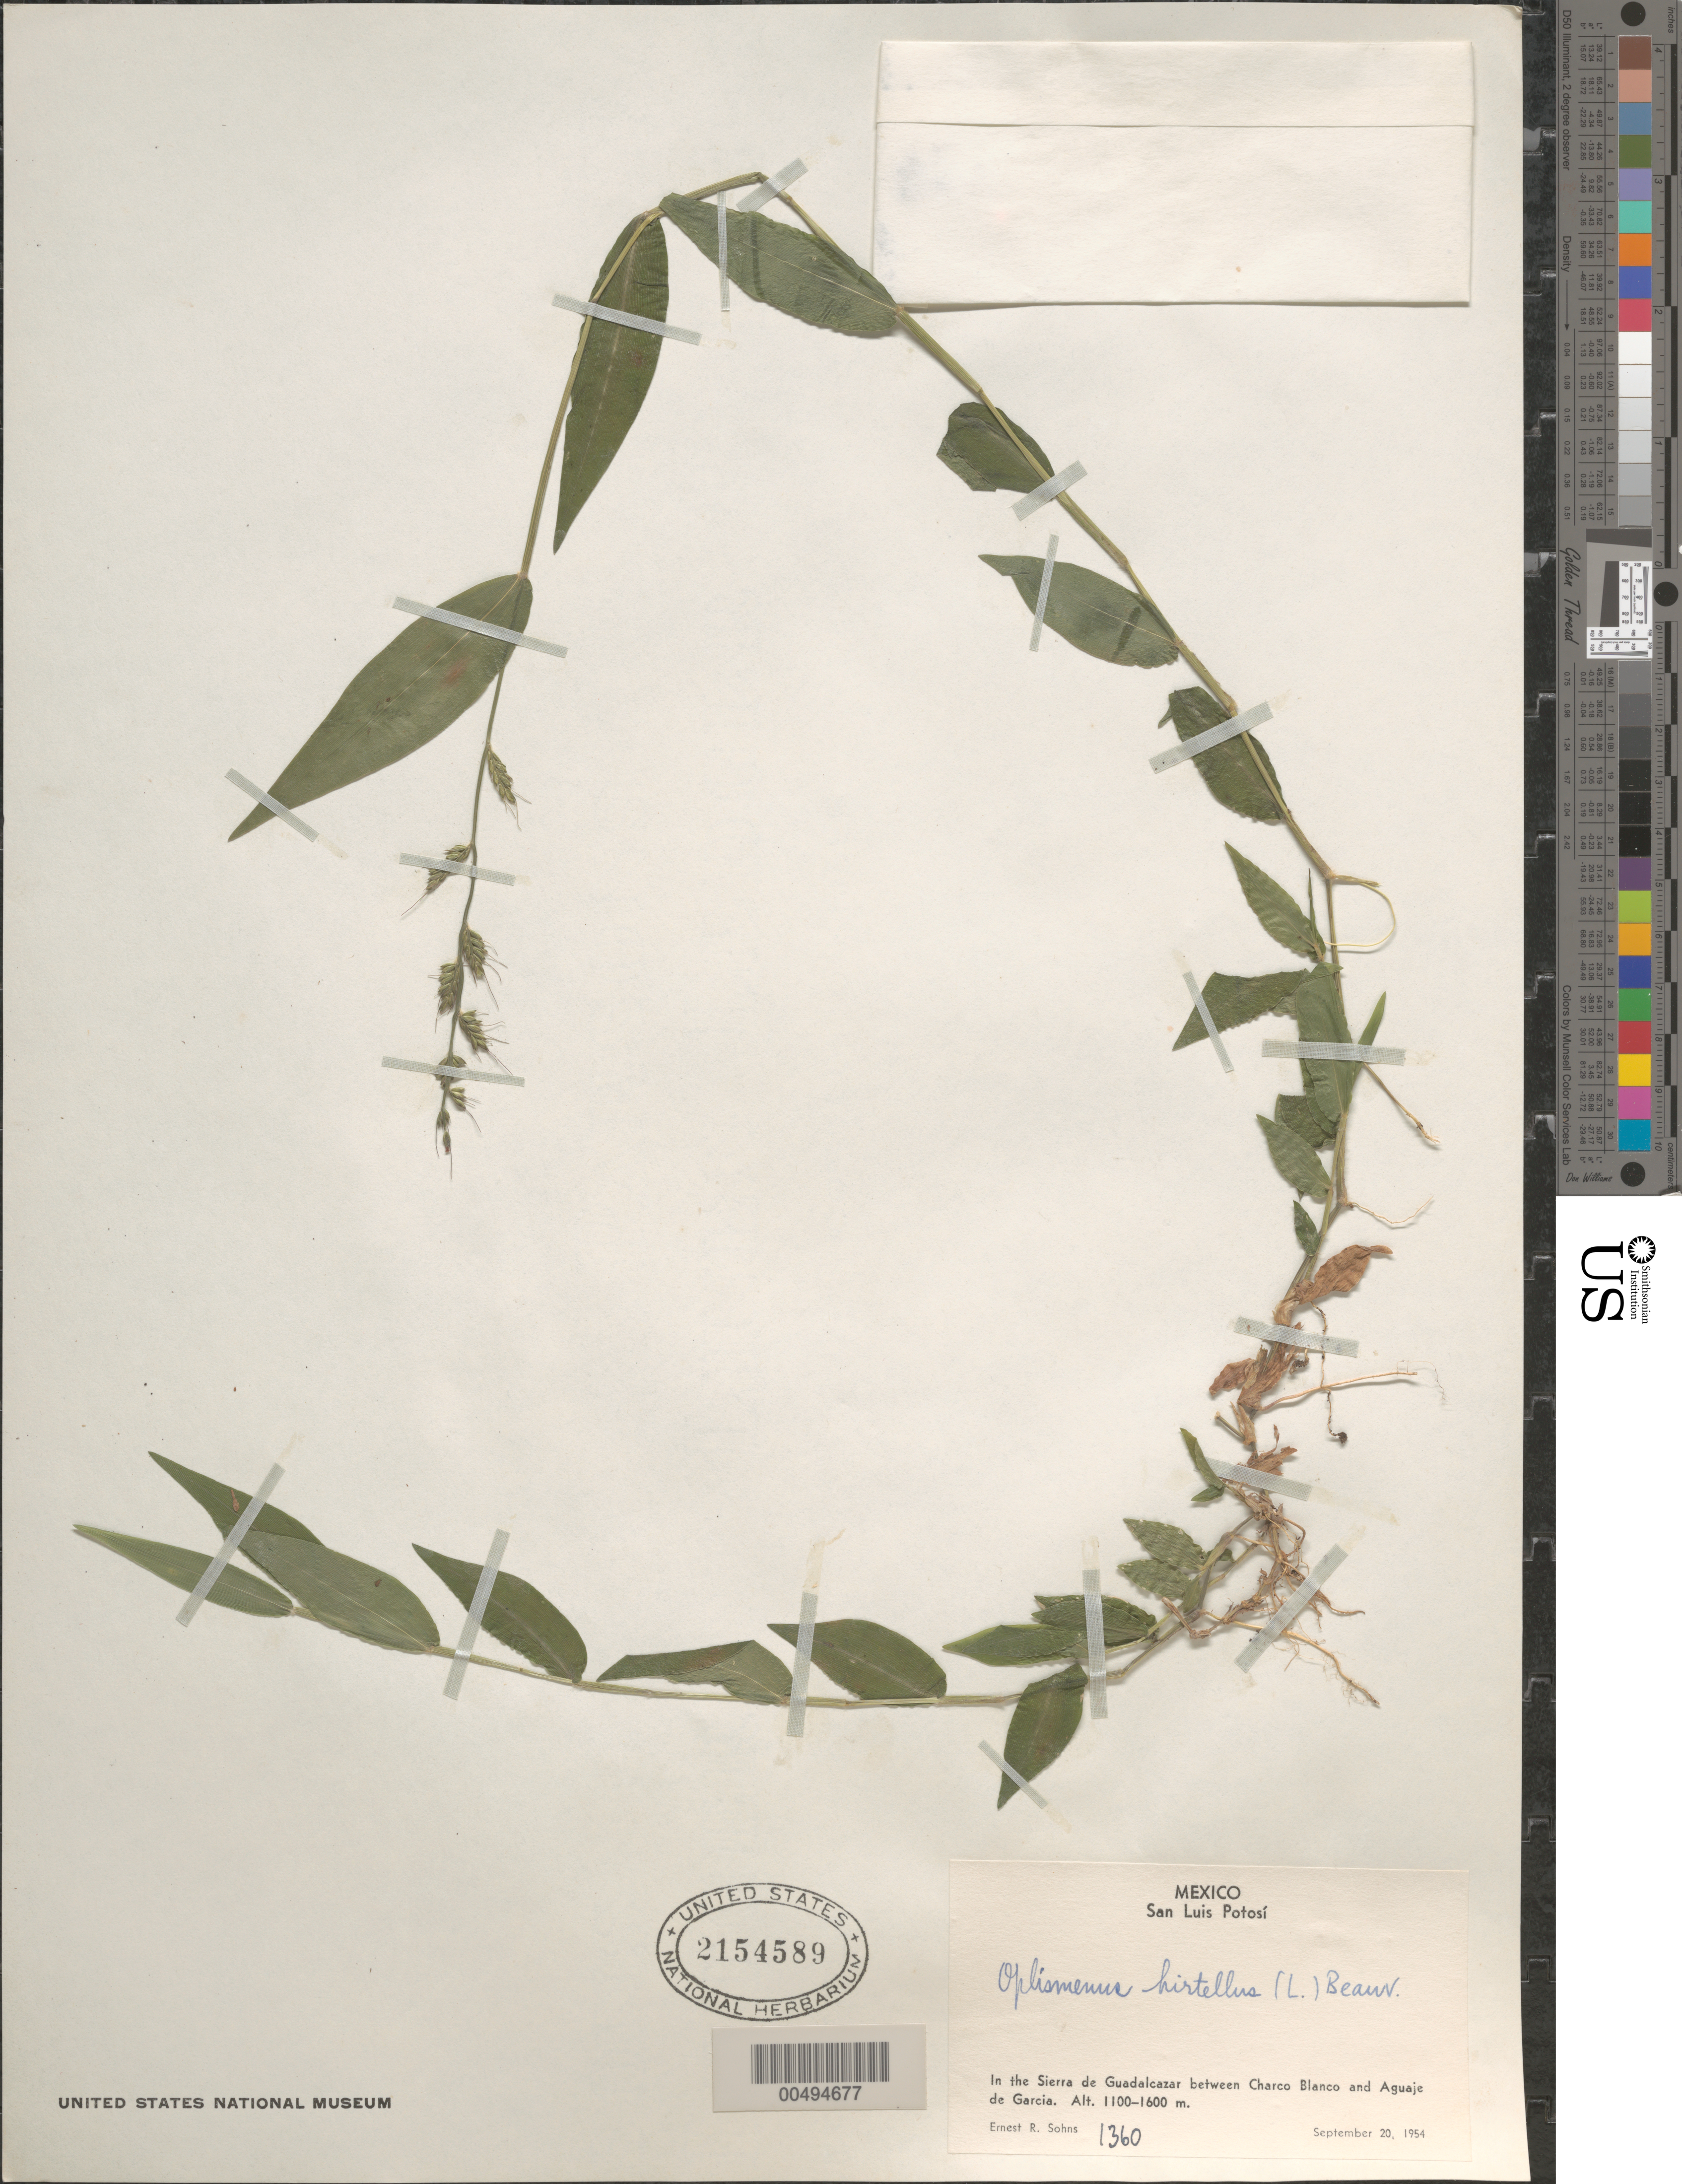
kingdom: Plantae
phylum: Tracheophyta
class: Liliopsida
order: Poales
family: Poaceae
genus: Oplismenus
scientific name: Oplismenus hirtellus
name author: (L.) P. Beauv.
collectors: E. R. Sohns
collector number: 1360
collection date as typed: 20 Sep 1954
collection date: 1954-09-20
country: Mexico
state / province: San Luis Potosi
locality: In the Sierra de Guadalcazar between Charco Blanco & Aguaje de Garcia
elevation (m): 1100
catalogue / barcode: US 2154589